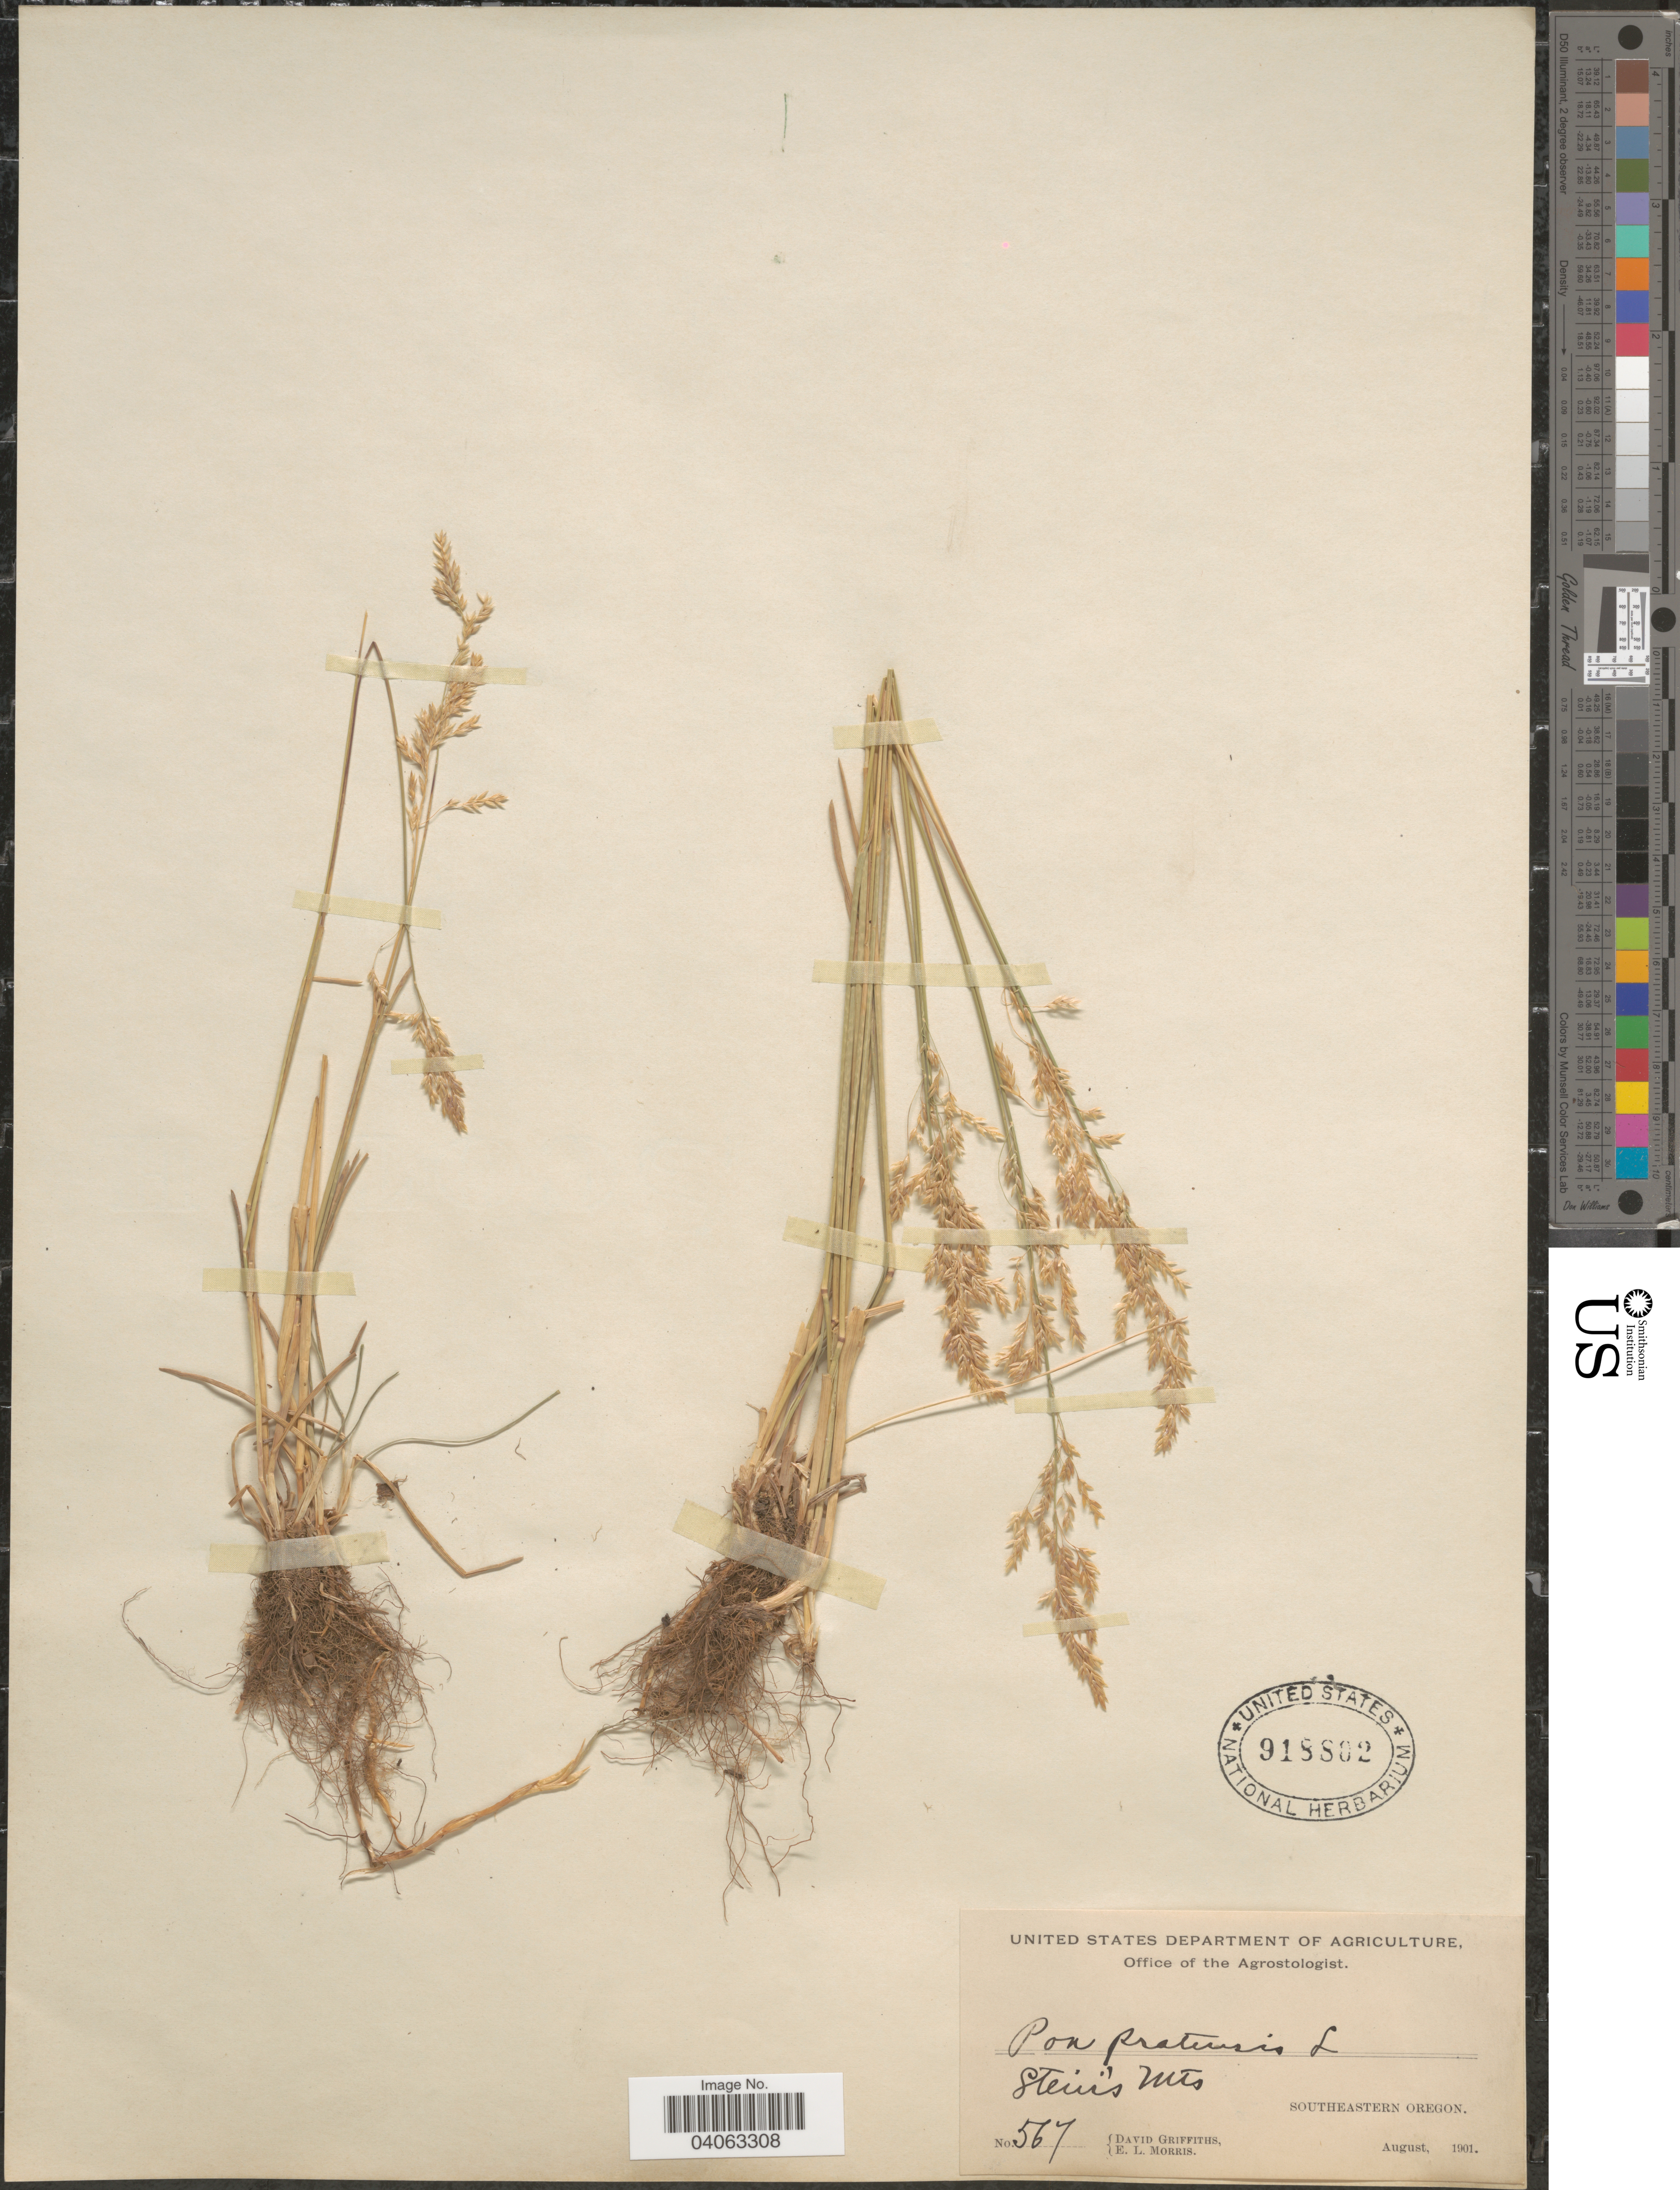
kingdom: Plantae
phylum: Tracheophyta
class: Liliopsida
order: Poales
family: Poaceae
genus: Poa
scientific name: Poa pratensis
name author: L.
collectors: D. Griffiths & E. Morris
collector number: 567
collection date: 1901-08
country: United States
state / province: Oregon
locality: Stein's Mts. Southeastern Oregon.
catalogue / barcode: US 918802